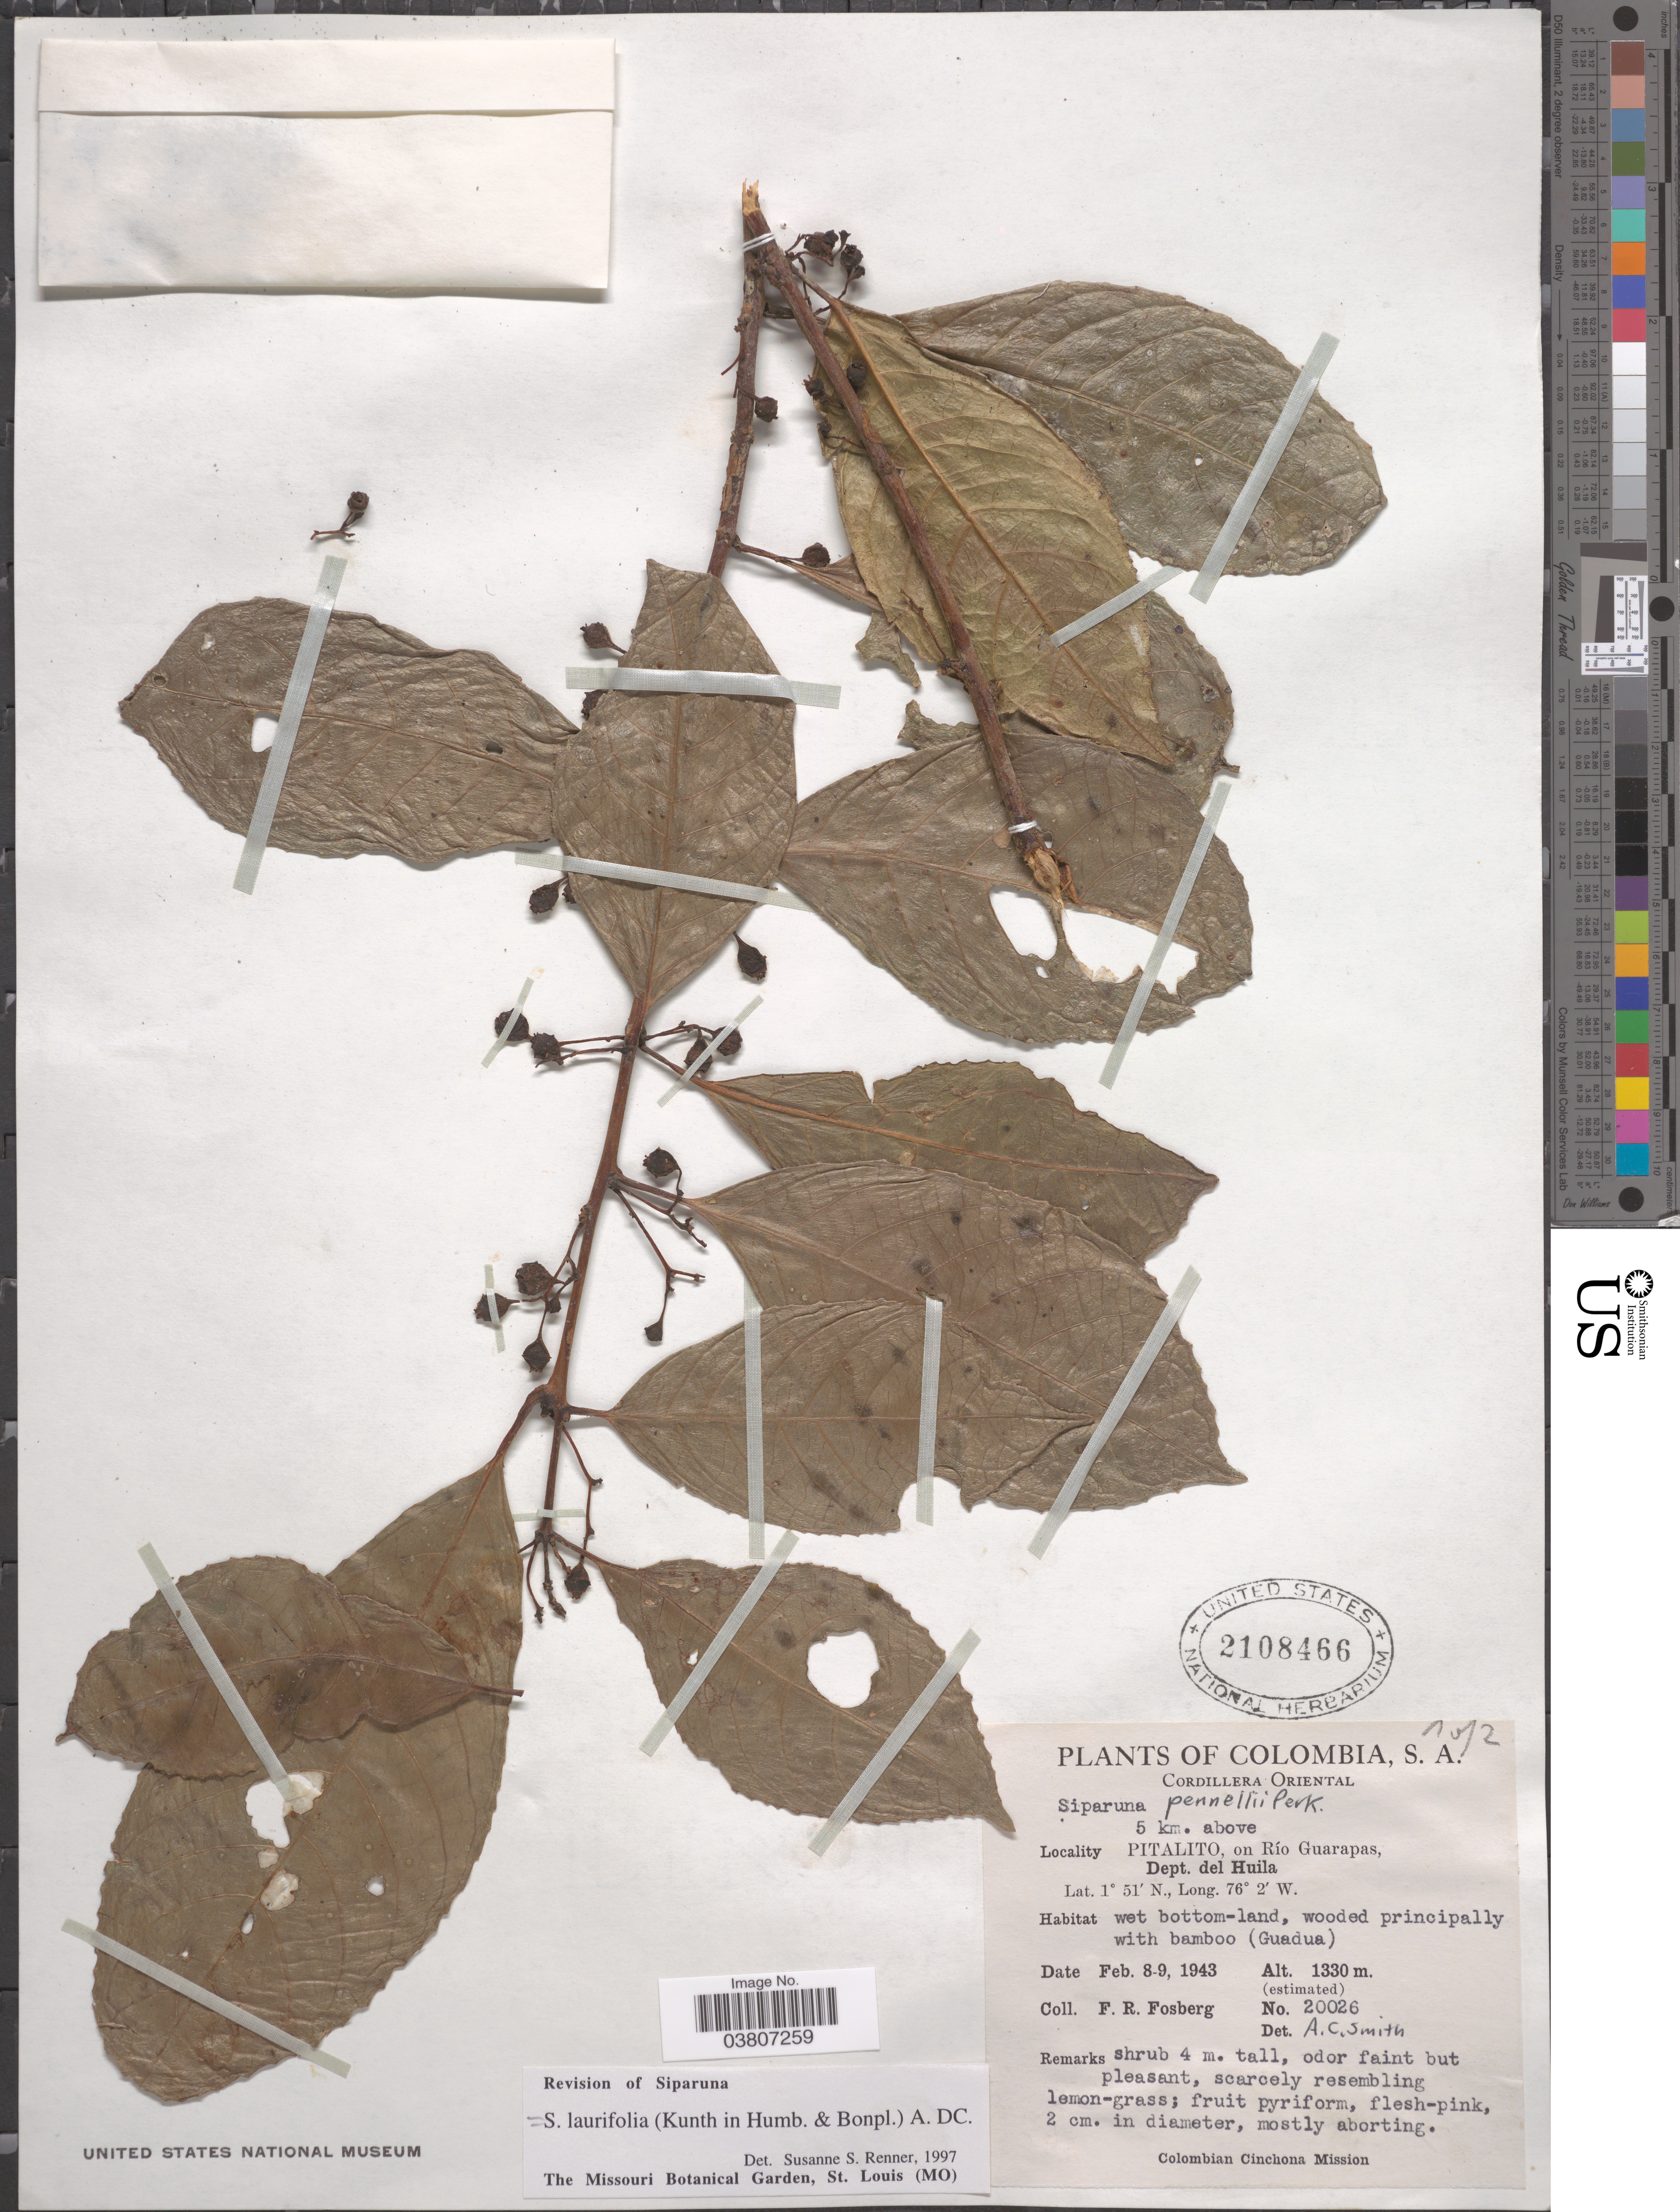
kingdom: Plantae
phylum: Tracheophyta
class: Magnoliopsida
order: Laurales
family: Siparunaceae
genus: Siparuna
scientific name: Siparuna laurifolia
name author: (Kunth) A. DC.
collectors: F. R. Fosberg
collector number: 20026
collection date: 1943-02-08/1943-02-09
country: Colombia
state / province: Huila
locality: Cordillera Oriental. 5 km. above Pitalito, on Río Guarapas, Dept. del Huila.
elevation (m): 1330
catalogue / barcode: US 2108466